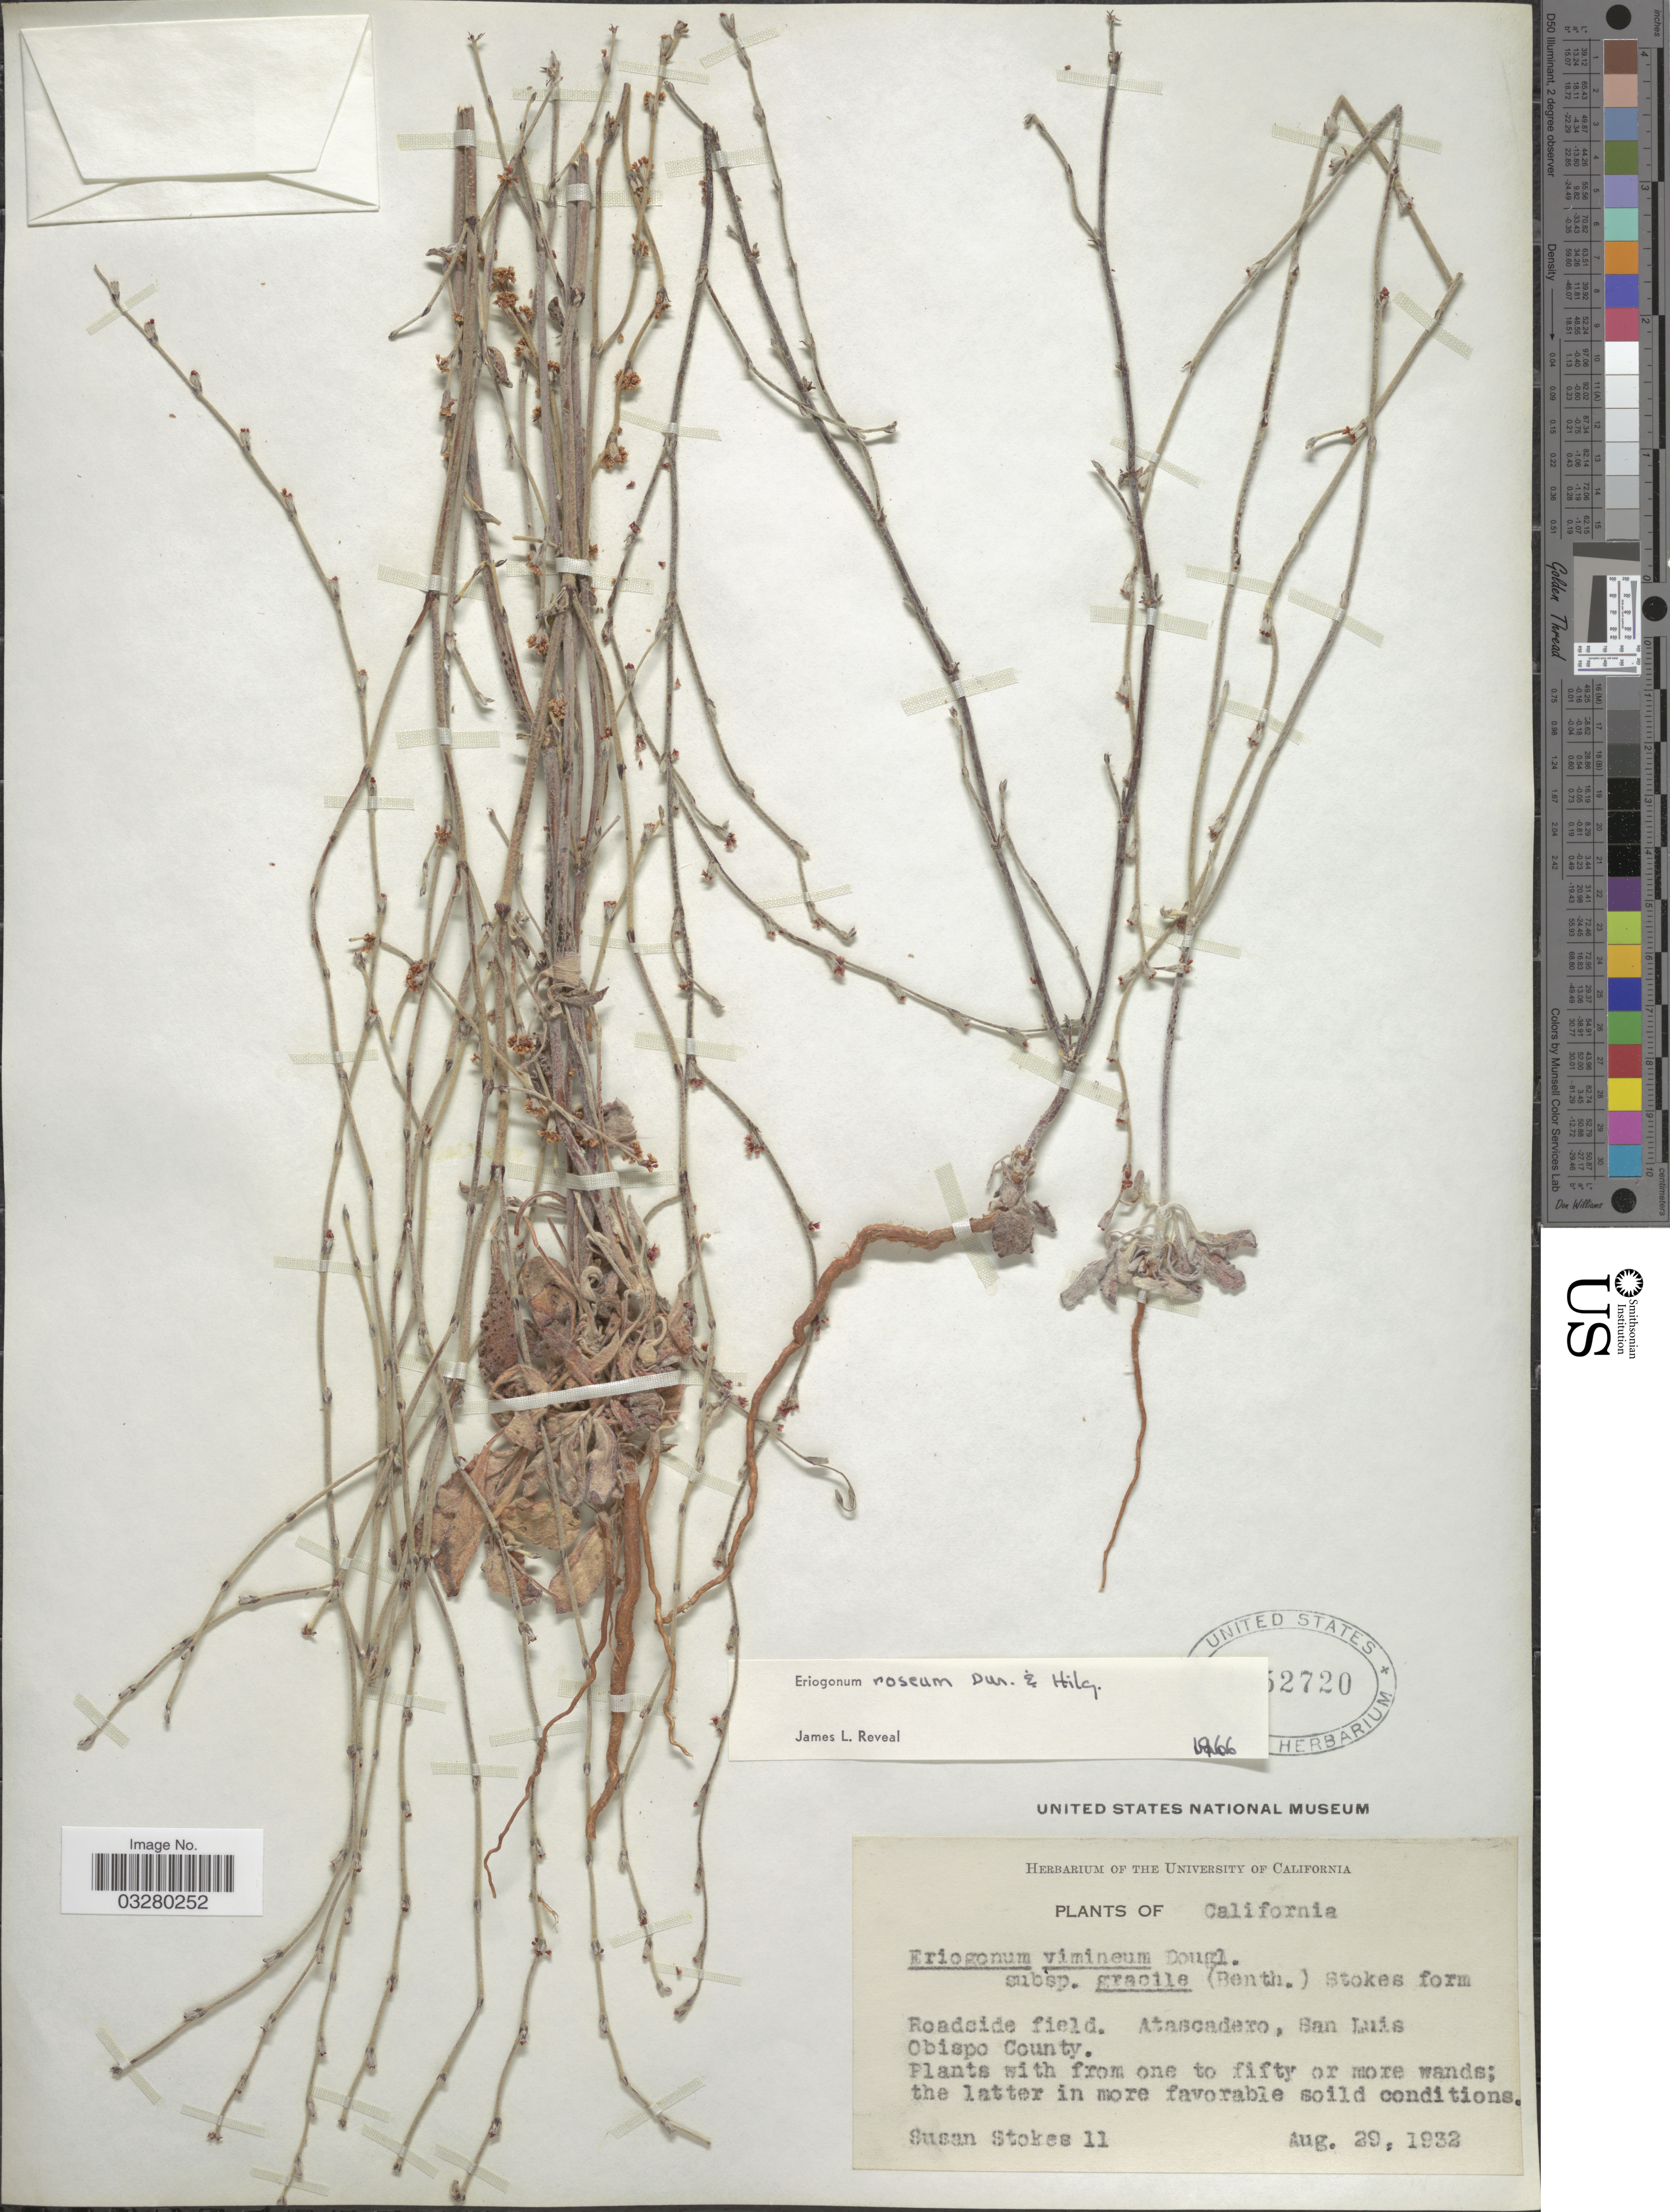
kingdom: Plantae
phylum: Tracheophyta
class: Magnoliopsida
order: Caryophyllales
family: Polygonaceae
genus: Eriogonum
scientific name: Eriogonum roseum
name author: Durand & Hilg.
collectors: S. G. Stokes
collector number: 11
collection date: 1932-08-29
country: United States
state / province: California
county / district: San Luis Obispo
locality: Roadside field. Atascadero, San Luis Obispo County.